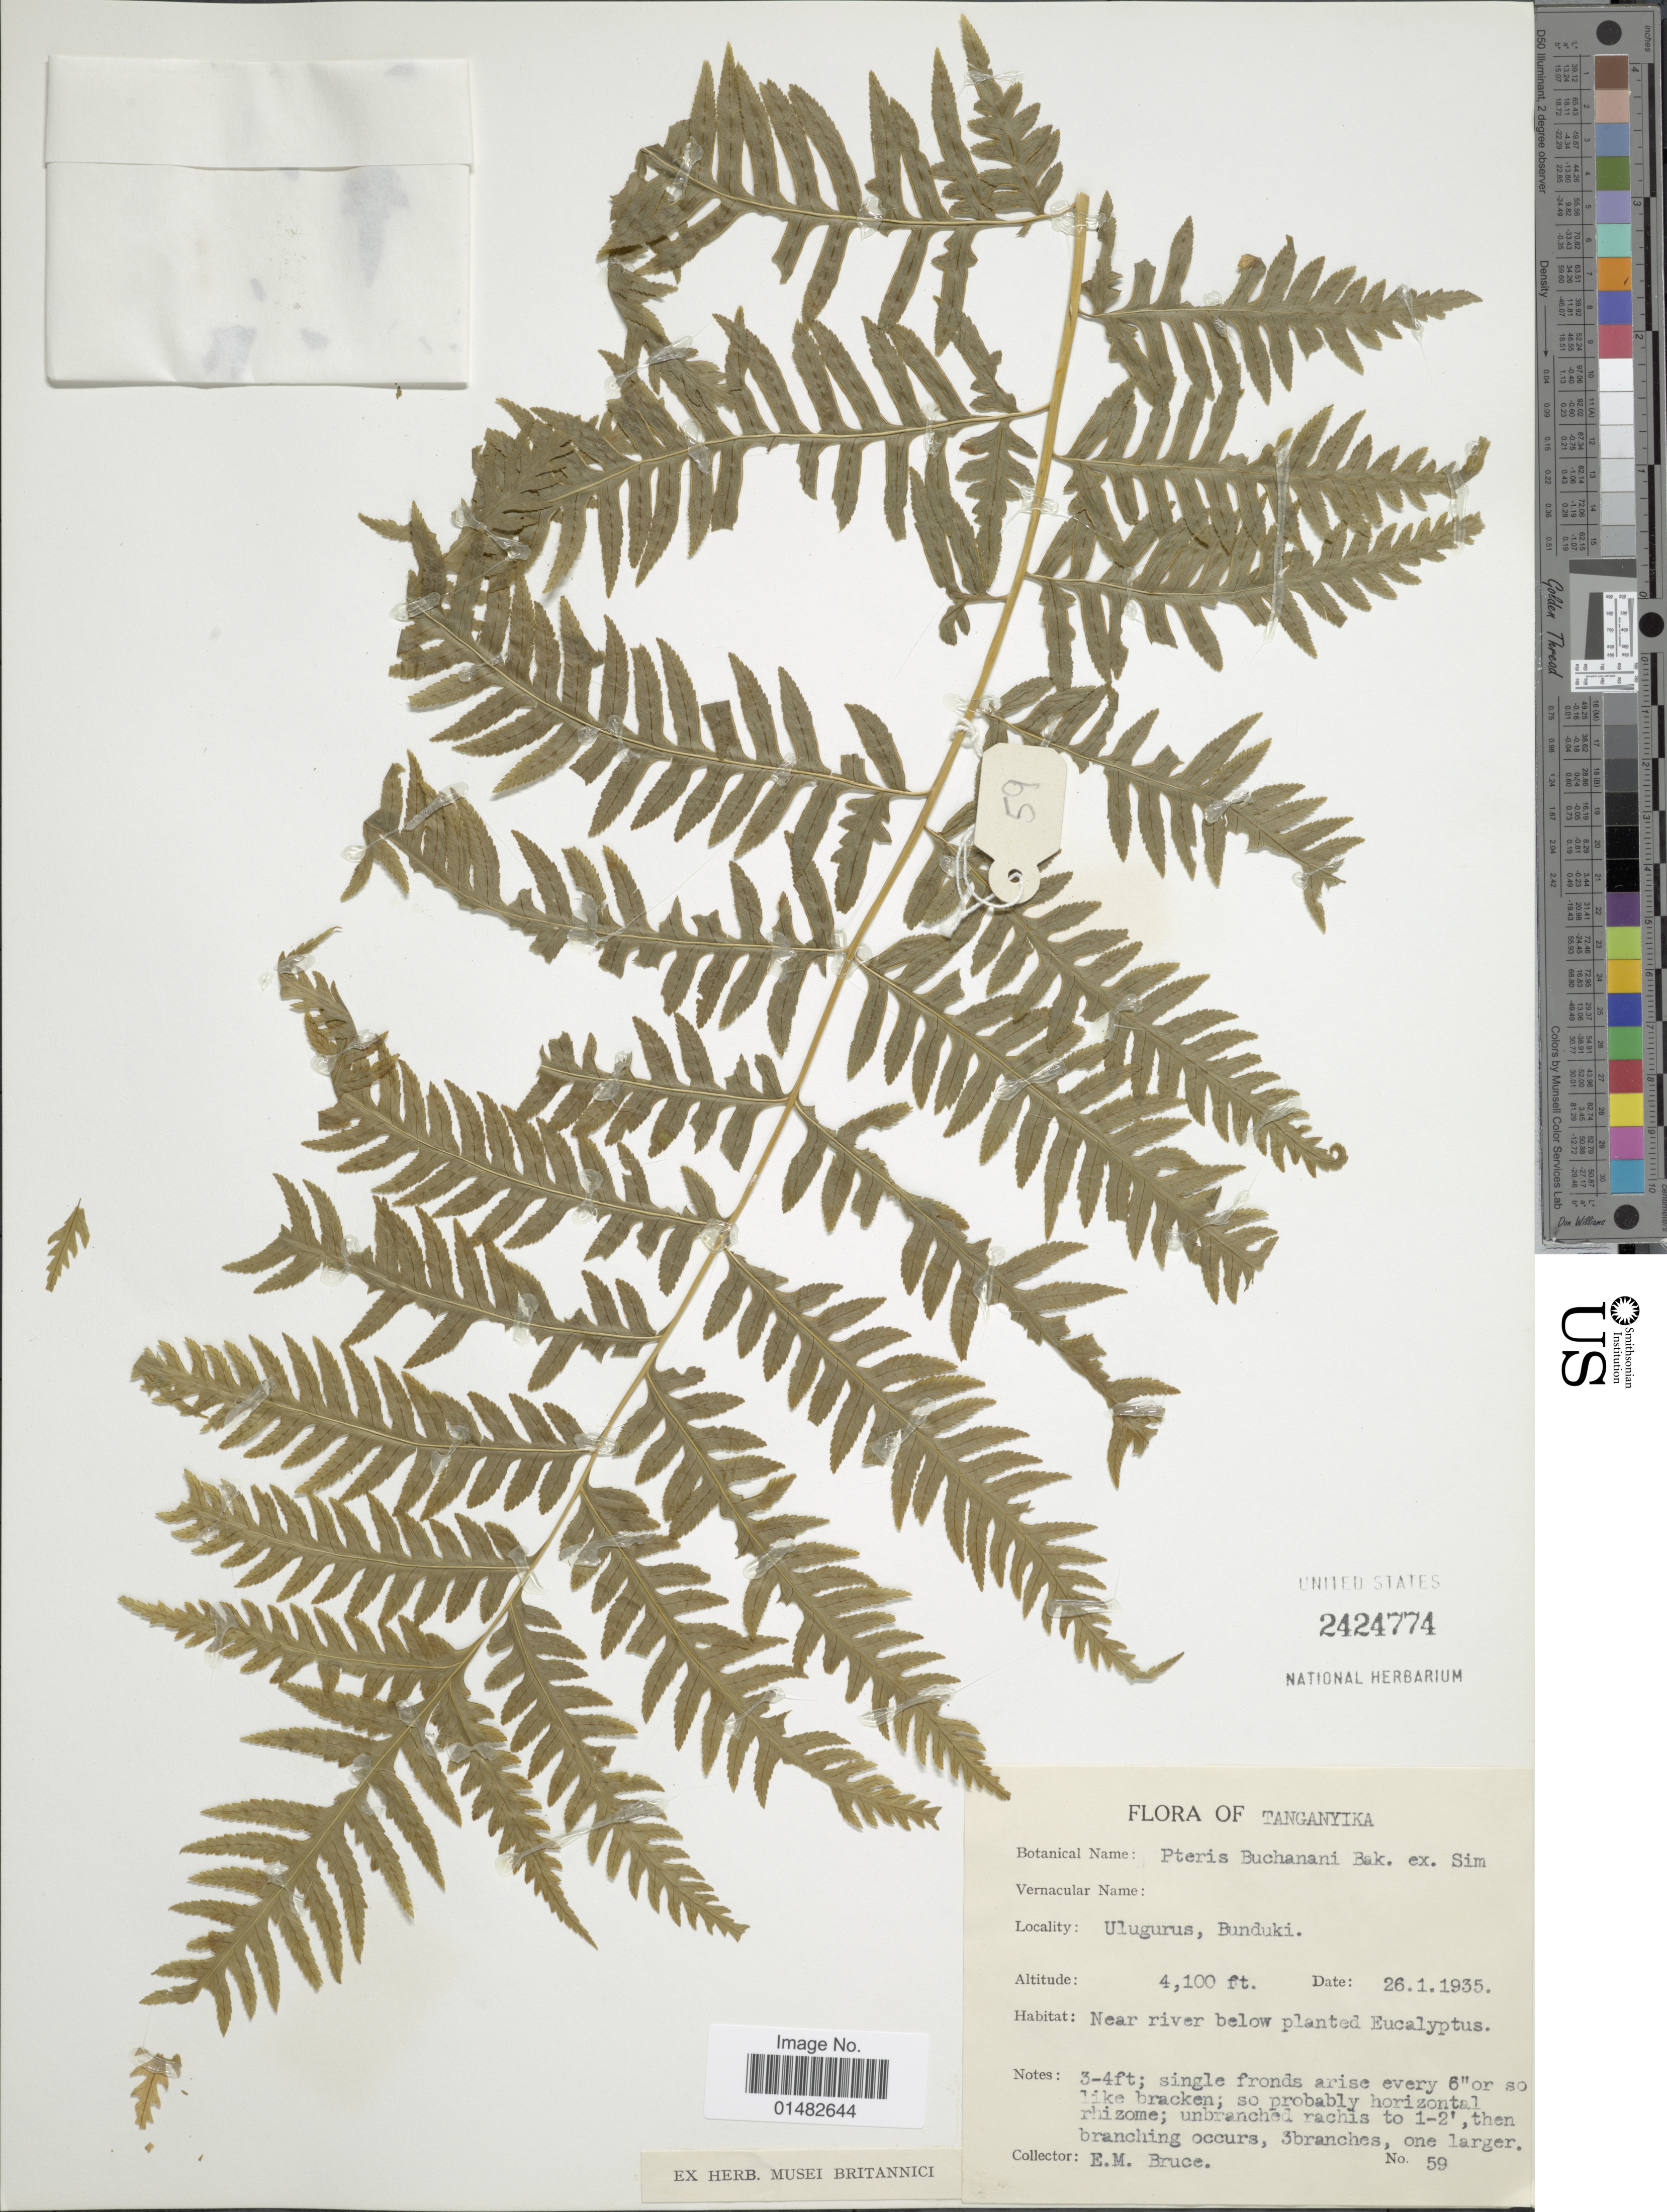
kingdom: Plantae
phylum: Tracheophyta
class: Polypodiopsida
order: Polypodiales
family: Pteridaceae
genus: Pteris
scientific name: Pteris buchananii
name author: Baker in Sim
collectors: E. Bruce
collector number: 59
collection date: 1935-01-26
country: Tanzania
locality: Tanganyika, Ulugurus, Bunduki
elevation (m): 1250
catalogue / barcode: US 2424774